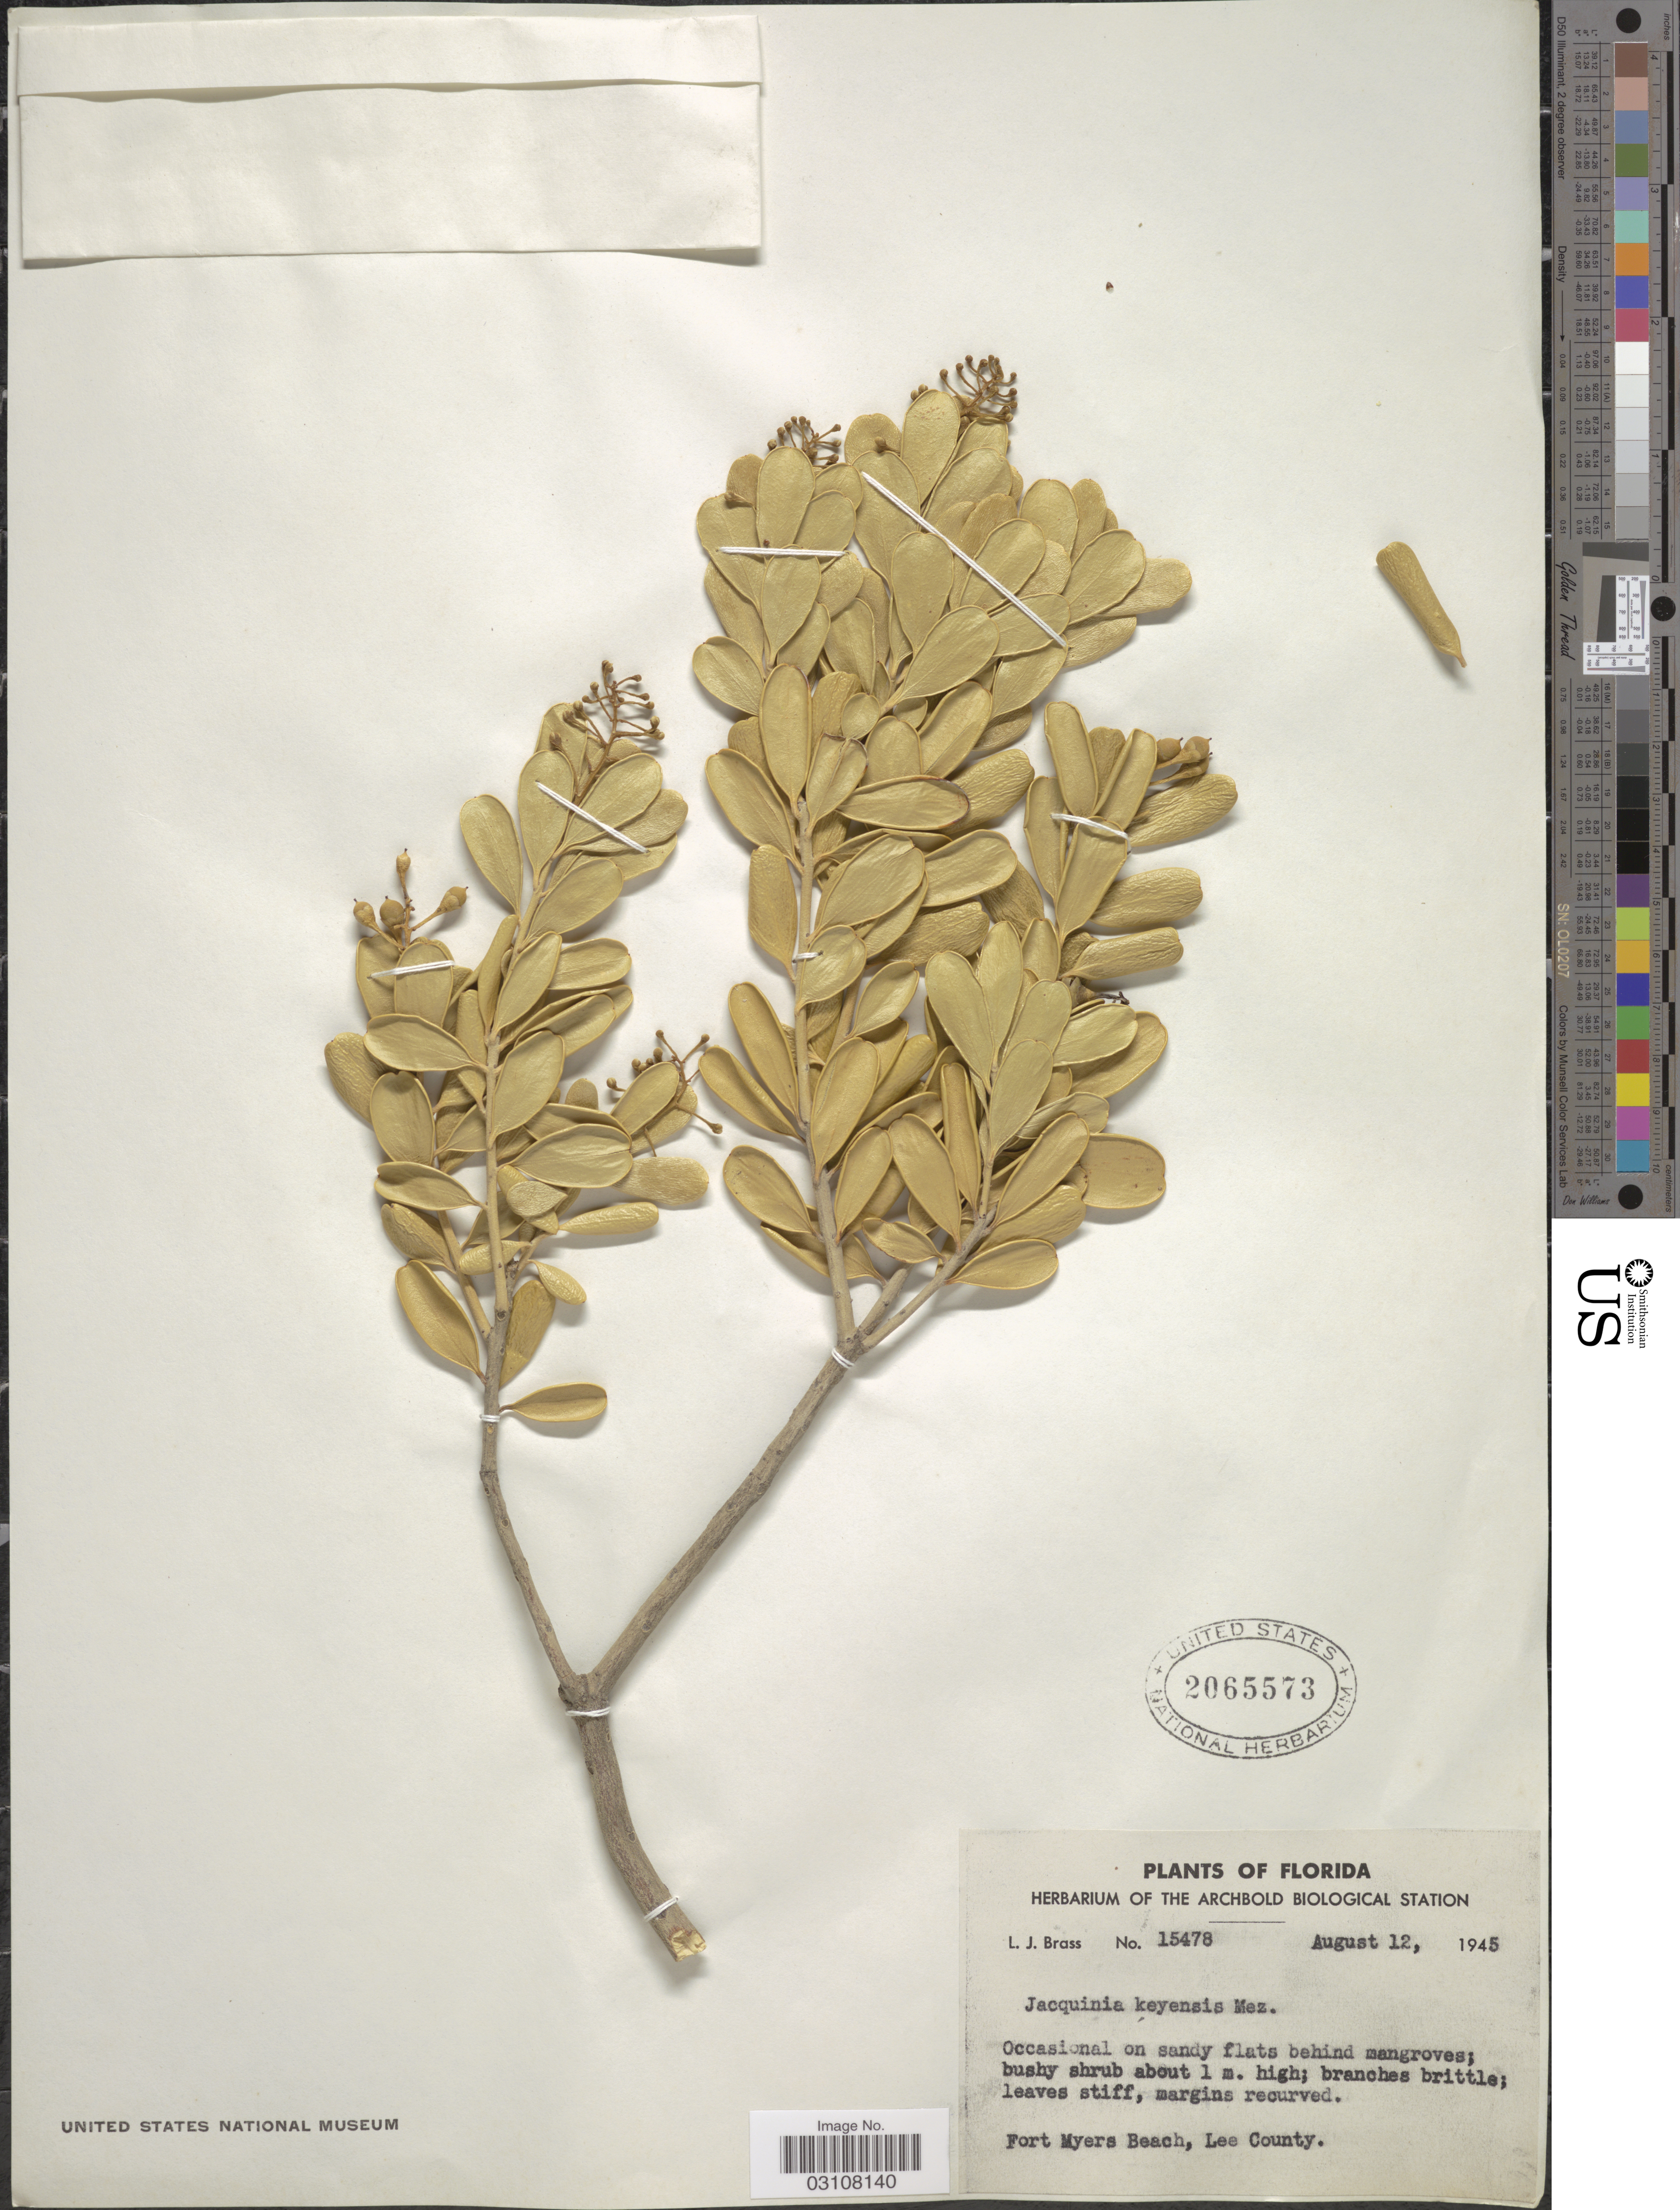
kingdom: Plantae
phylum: Tracheophyta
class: Magnoliopsida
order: Ericales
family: Primulaceae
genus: Jacquinia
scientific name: Jacquinia keyensis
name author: Mez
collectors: L. J. Brass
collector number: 15478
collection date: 1945-08-12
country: United States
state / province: Florida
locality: Fort Myers Beach, Lee County.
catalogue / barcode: US 2065573